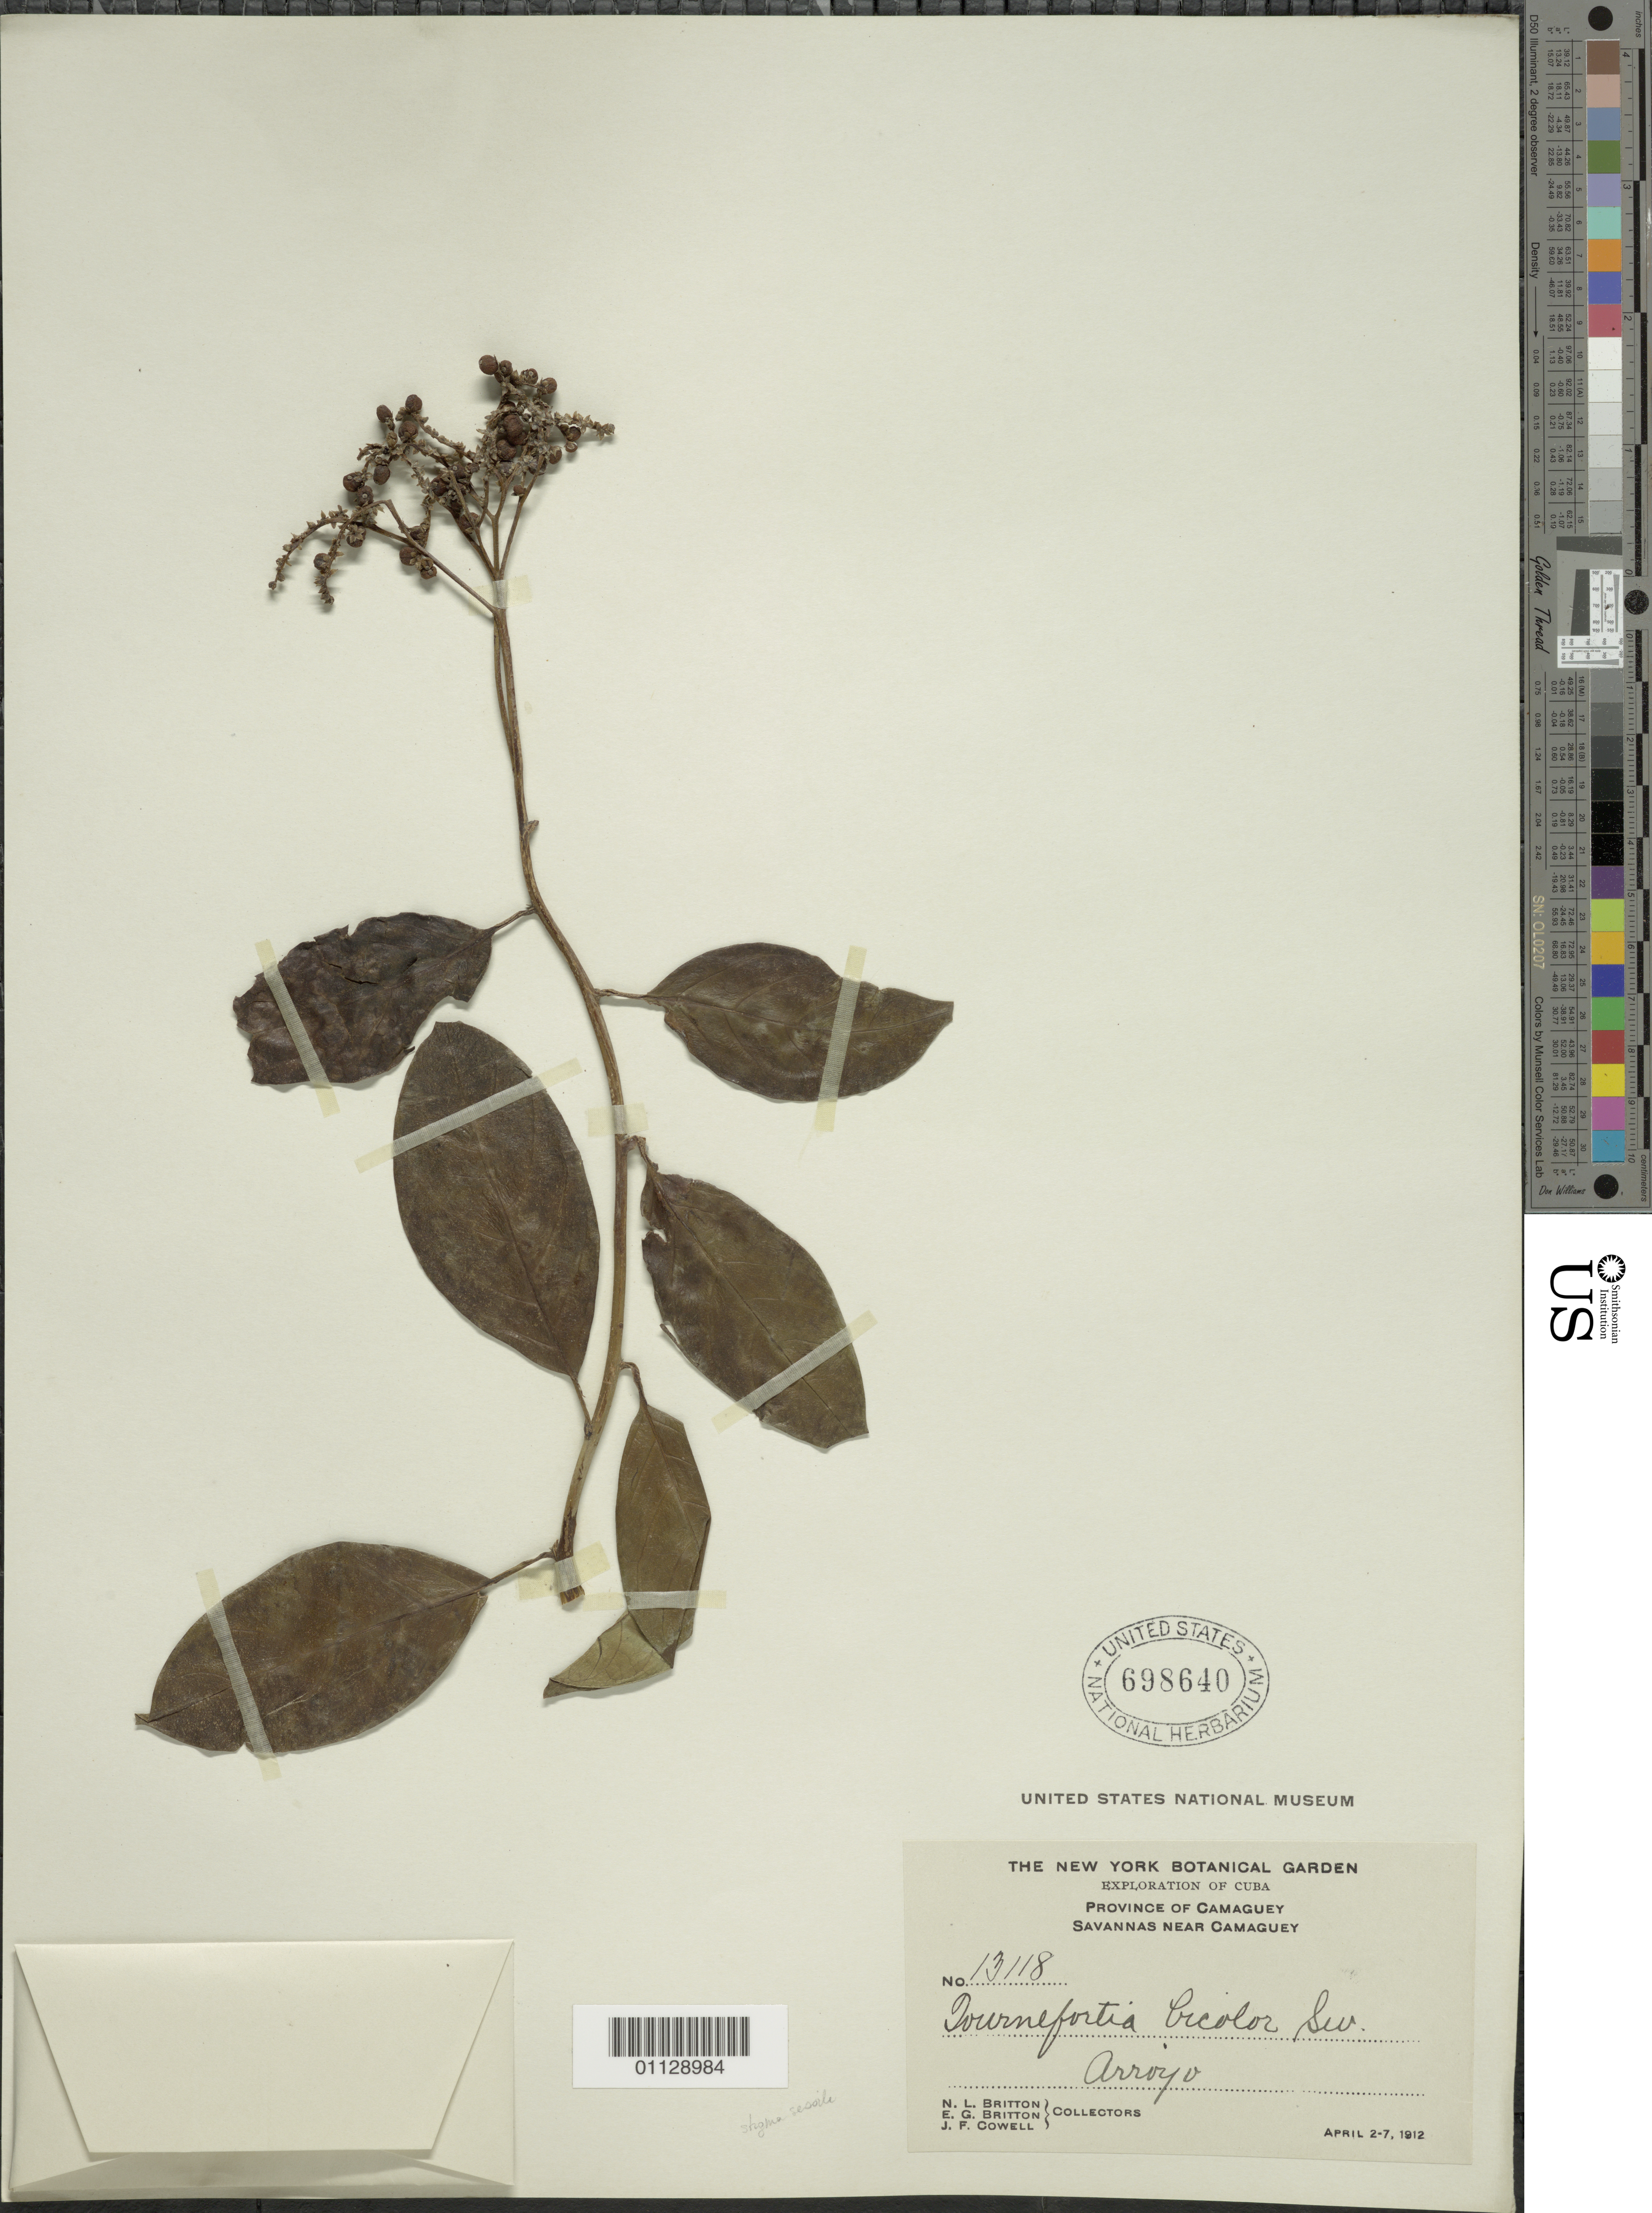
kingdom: Plantae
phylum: Tracheophyta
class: Magnoliopsida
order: Boraginales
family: Heliotropiaceae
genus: Tournefortia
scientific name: Tournefortia bicolor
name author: Sw.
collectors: E. G. Britton, N. Britton & J. F. Cowell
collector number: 13118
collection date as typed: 02 Apr 1912 to 07 Apr 1912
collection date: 1912-04-02/1912-04-07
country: Cuba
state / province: Camagüey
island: Cuba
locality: Arroyo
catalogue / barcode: US 698640